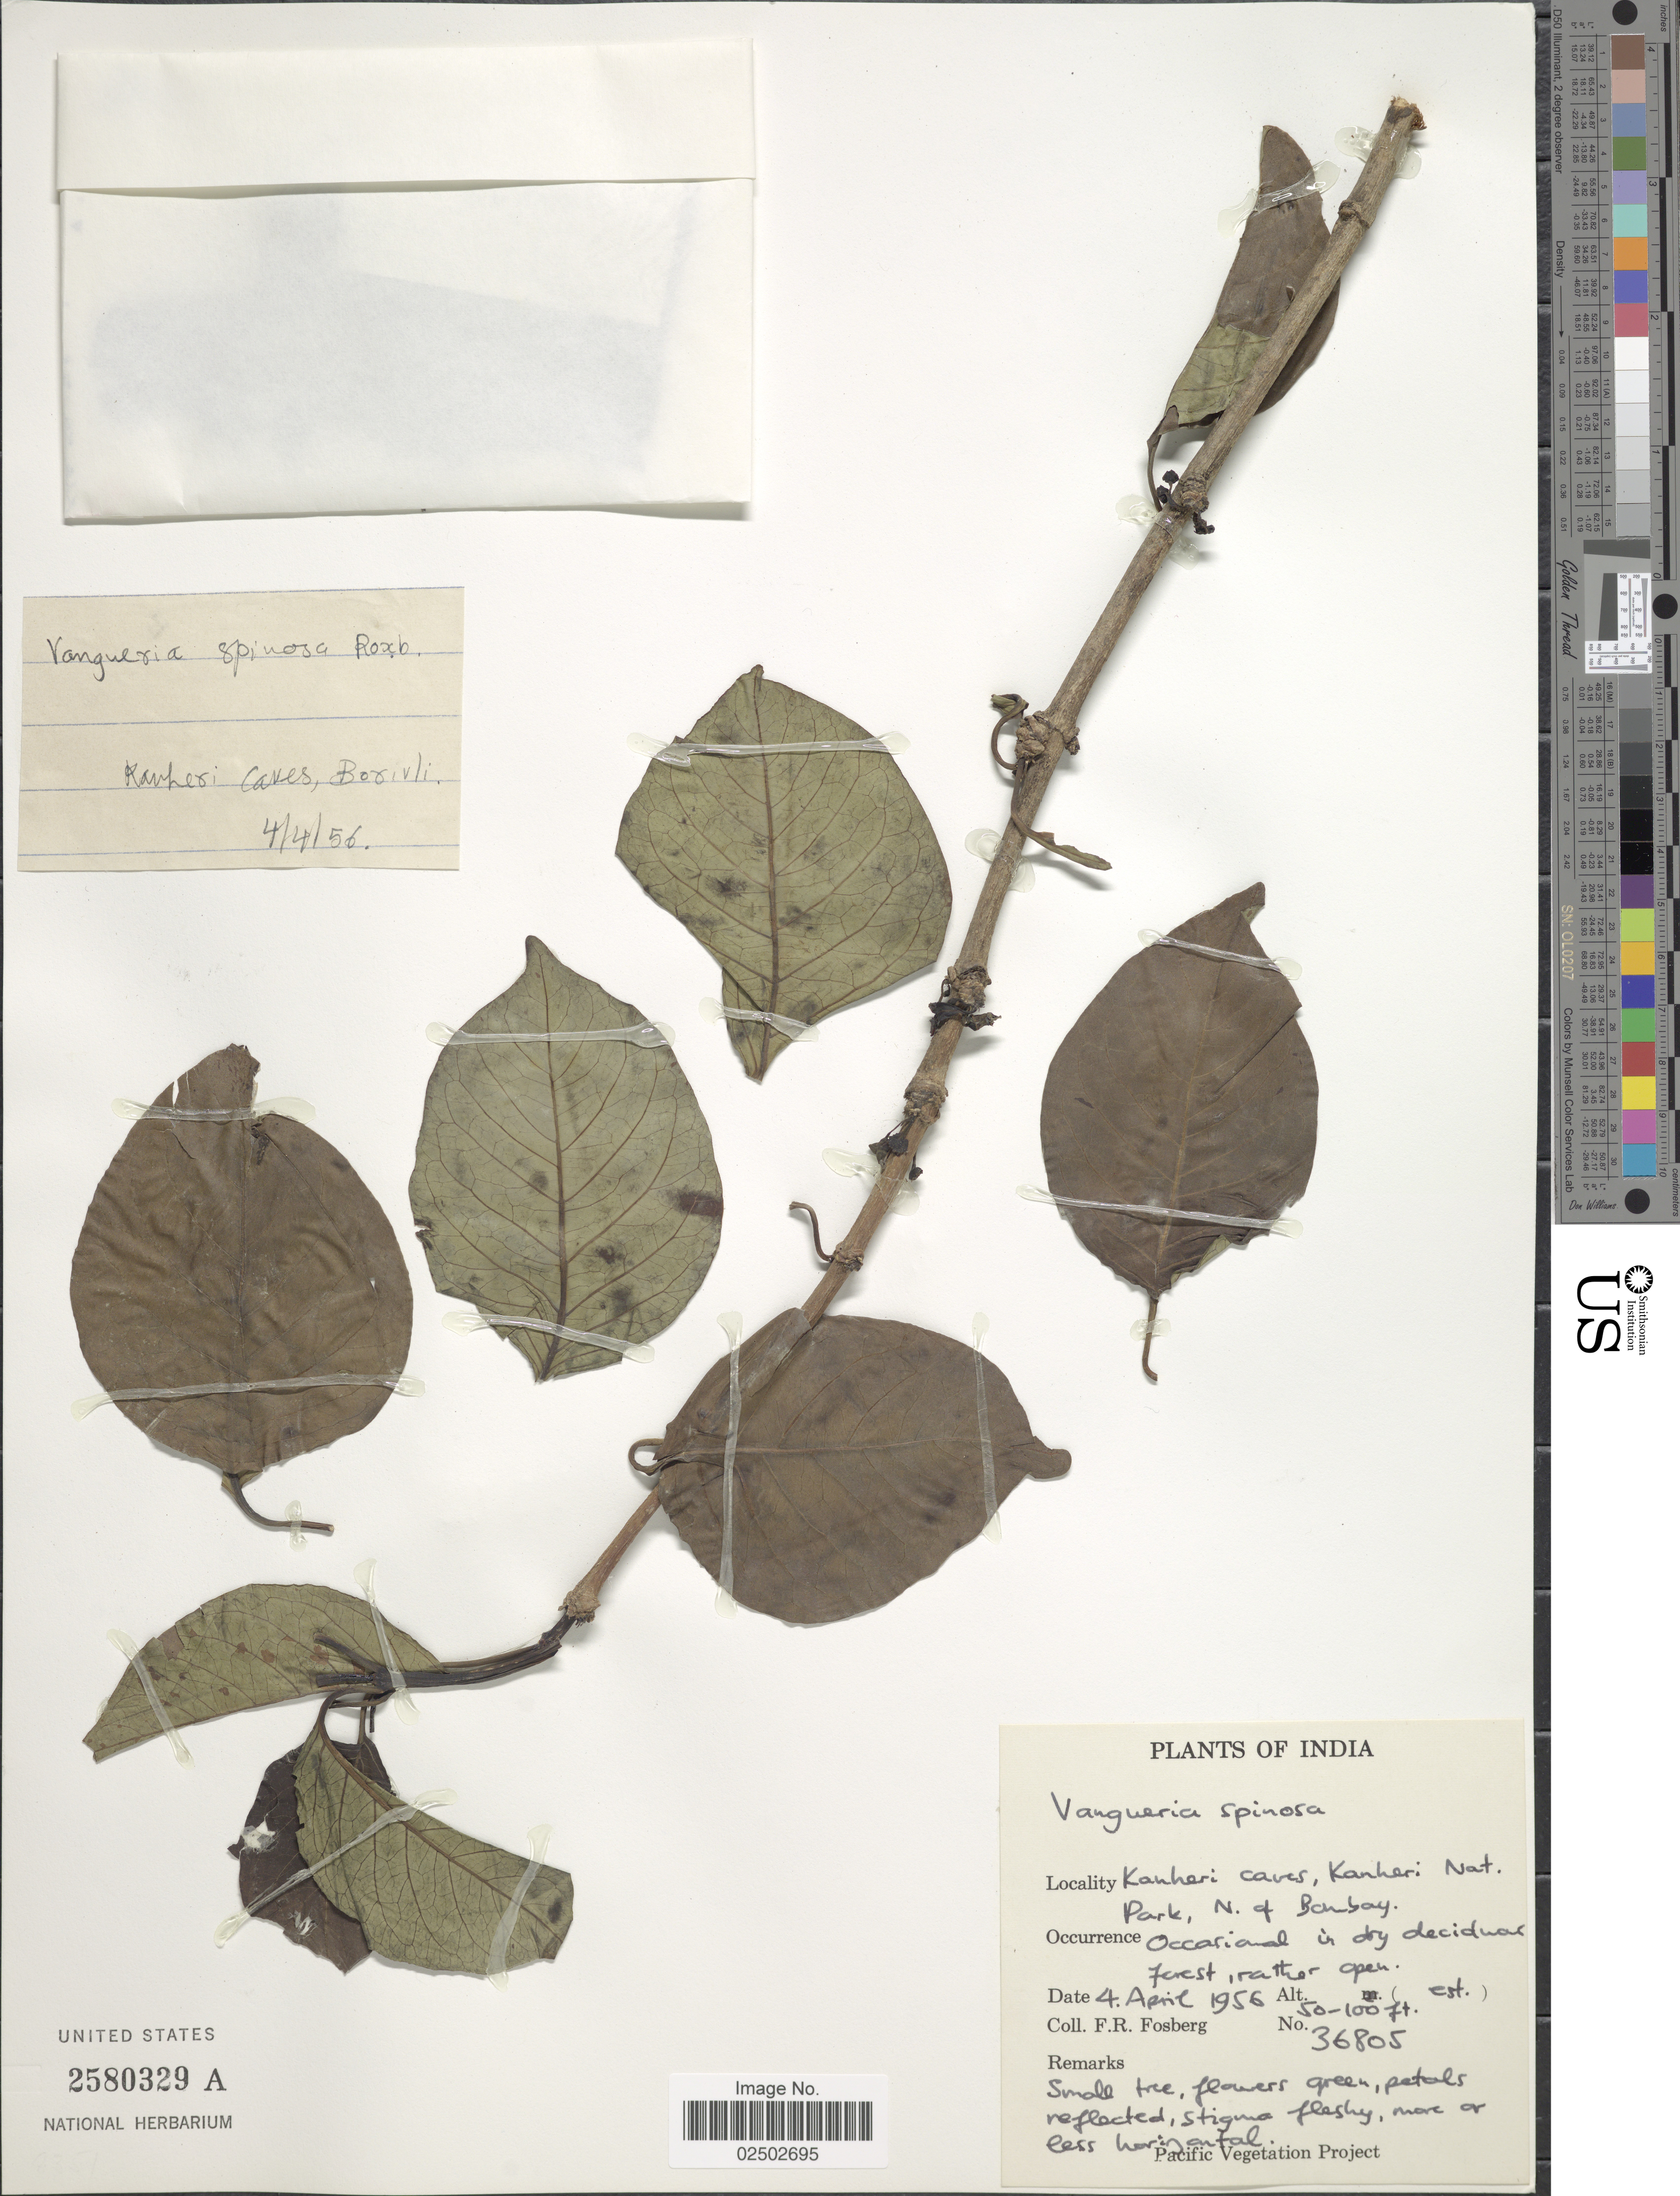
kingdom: Plantae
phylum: Tracheophyta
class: Magnoliopsida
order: Gentianales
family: Rubiaceae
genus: Vangueria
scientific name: Vangueria spinosa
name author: Roxb.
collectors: F. R. Fosberg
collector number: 36805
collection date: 1956-04-04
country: India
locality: Kanhari; caves, Kanhari; Nat. Park, N of Bombay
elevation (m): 15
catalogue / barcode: US 2580329A